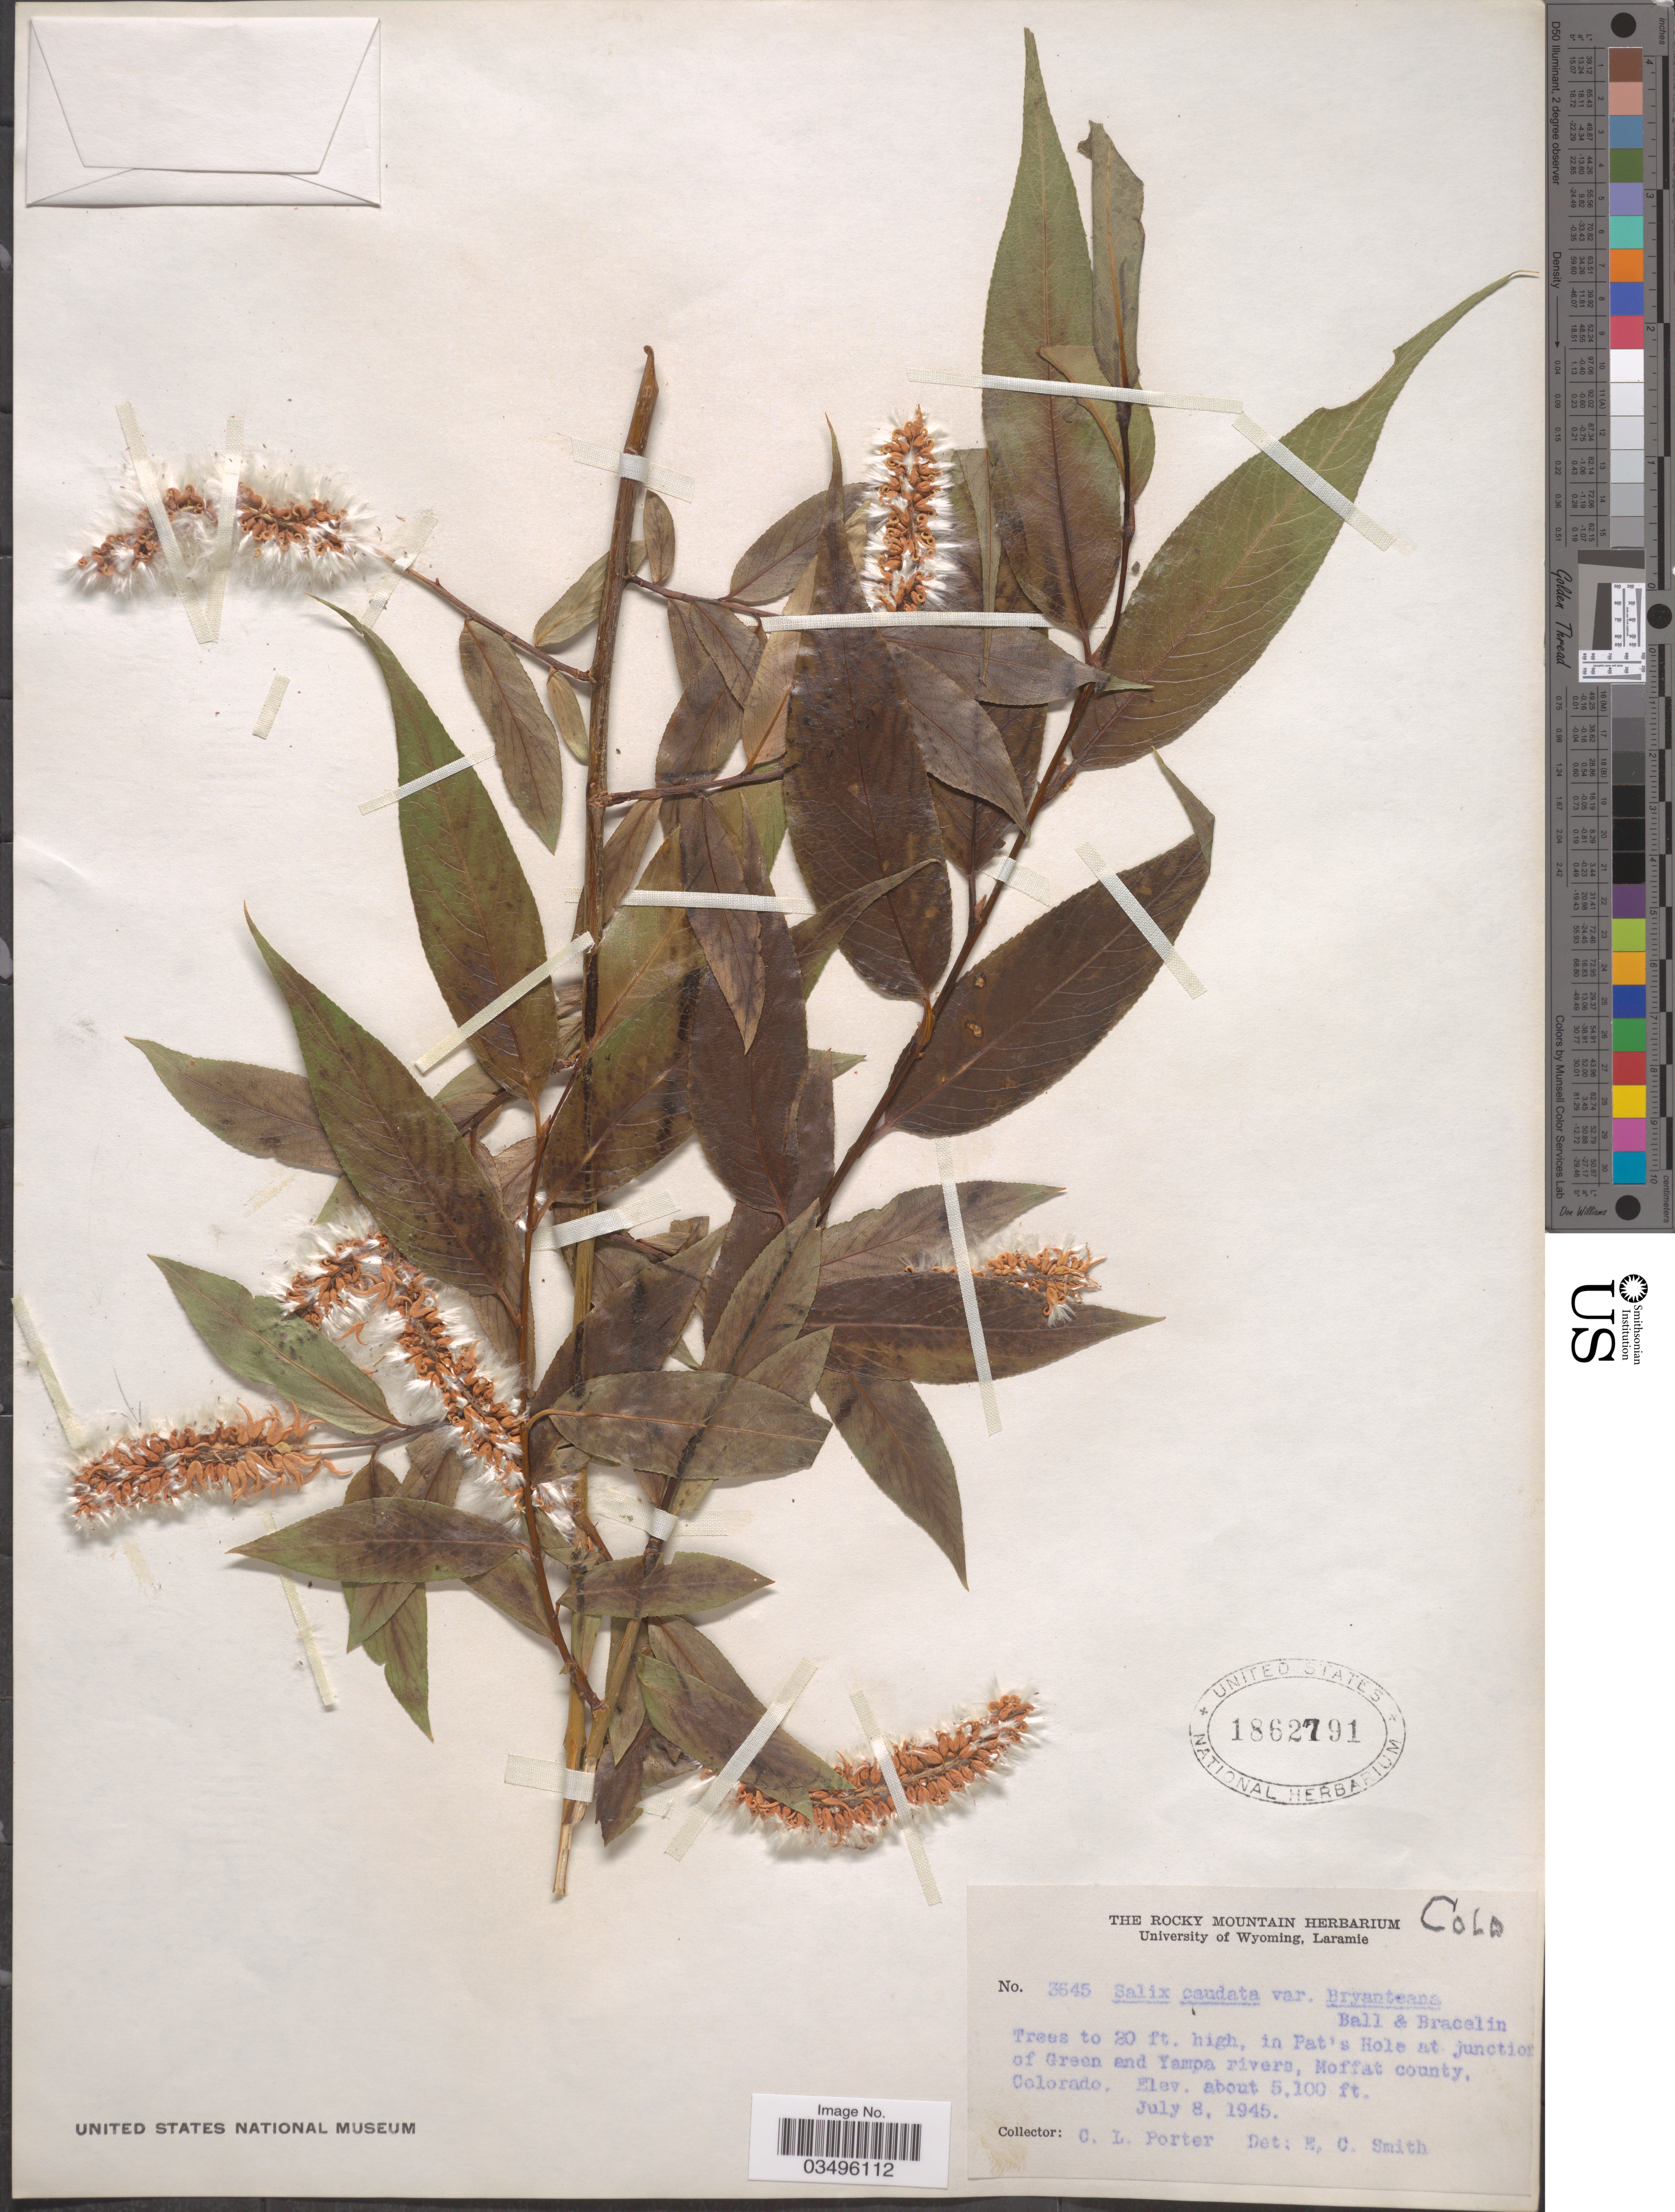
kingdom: Plantae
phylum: Tracheophyta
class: Magnoliopsida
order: Malpighiales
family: Salicaceae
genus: Salix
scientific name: Salix caudata var. bryantiana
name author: C.R. Ball & Bracelin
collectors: C. L. Porter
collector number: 3645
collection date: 1945-07-08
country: United States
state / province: Colorado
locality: In Pat's Hole at junction of Green and Yampa rivers, Moffat County.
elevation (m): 1554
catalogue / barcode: US 1862791